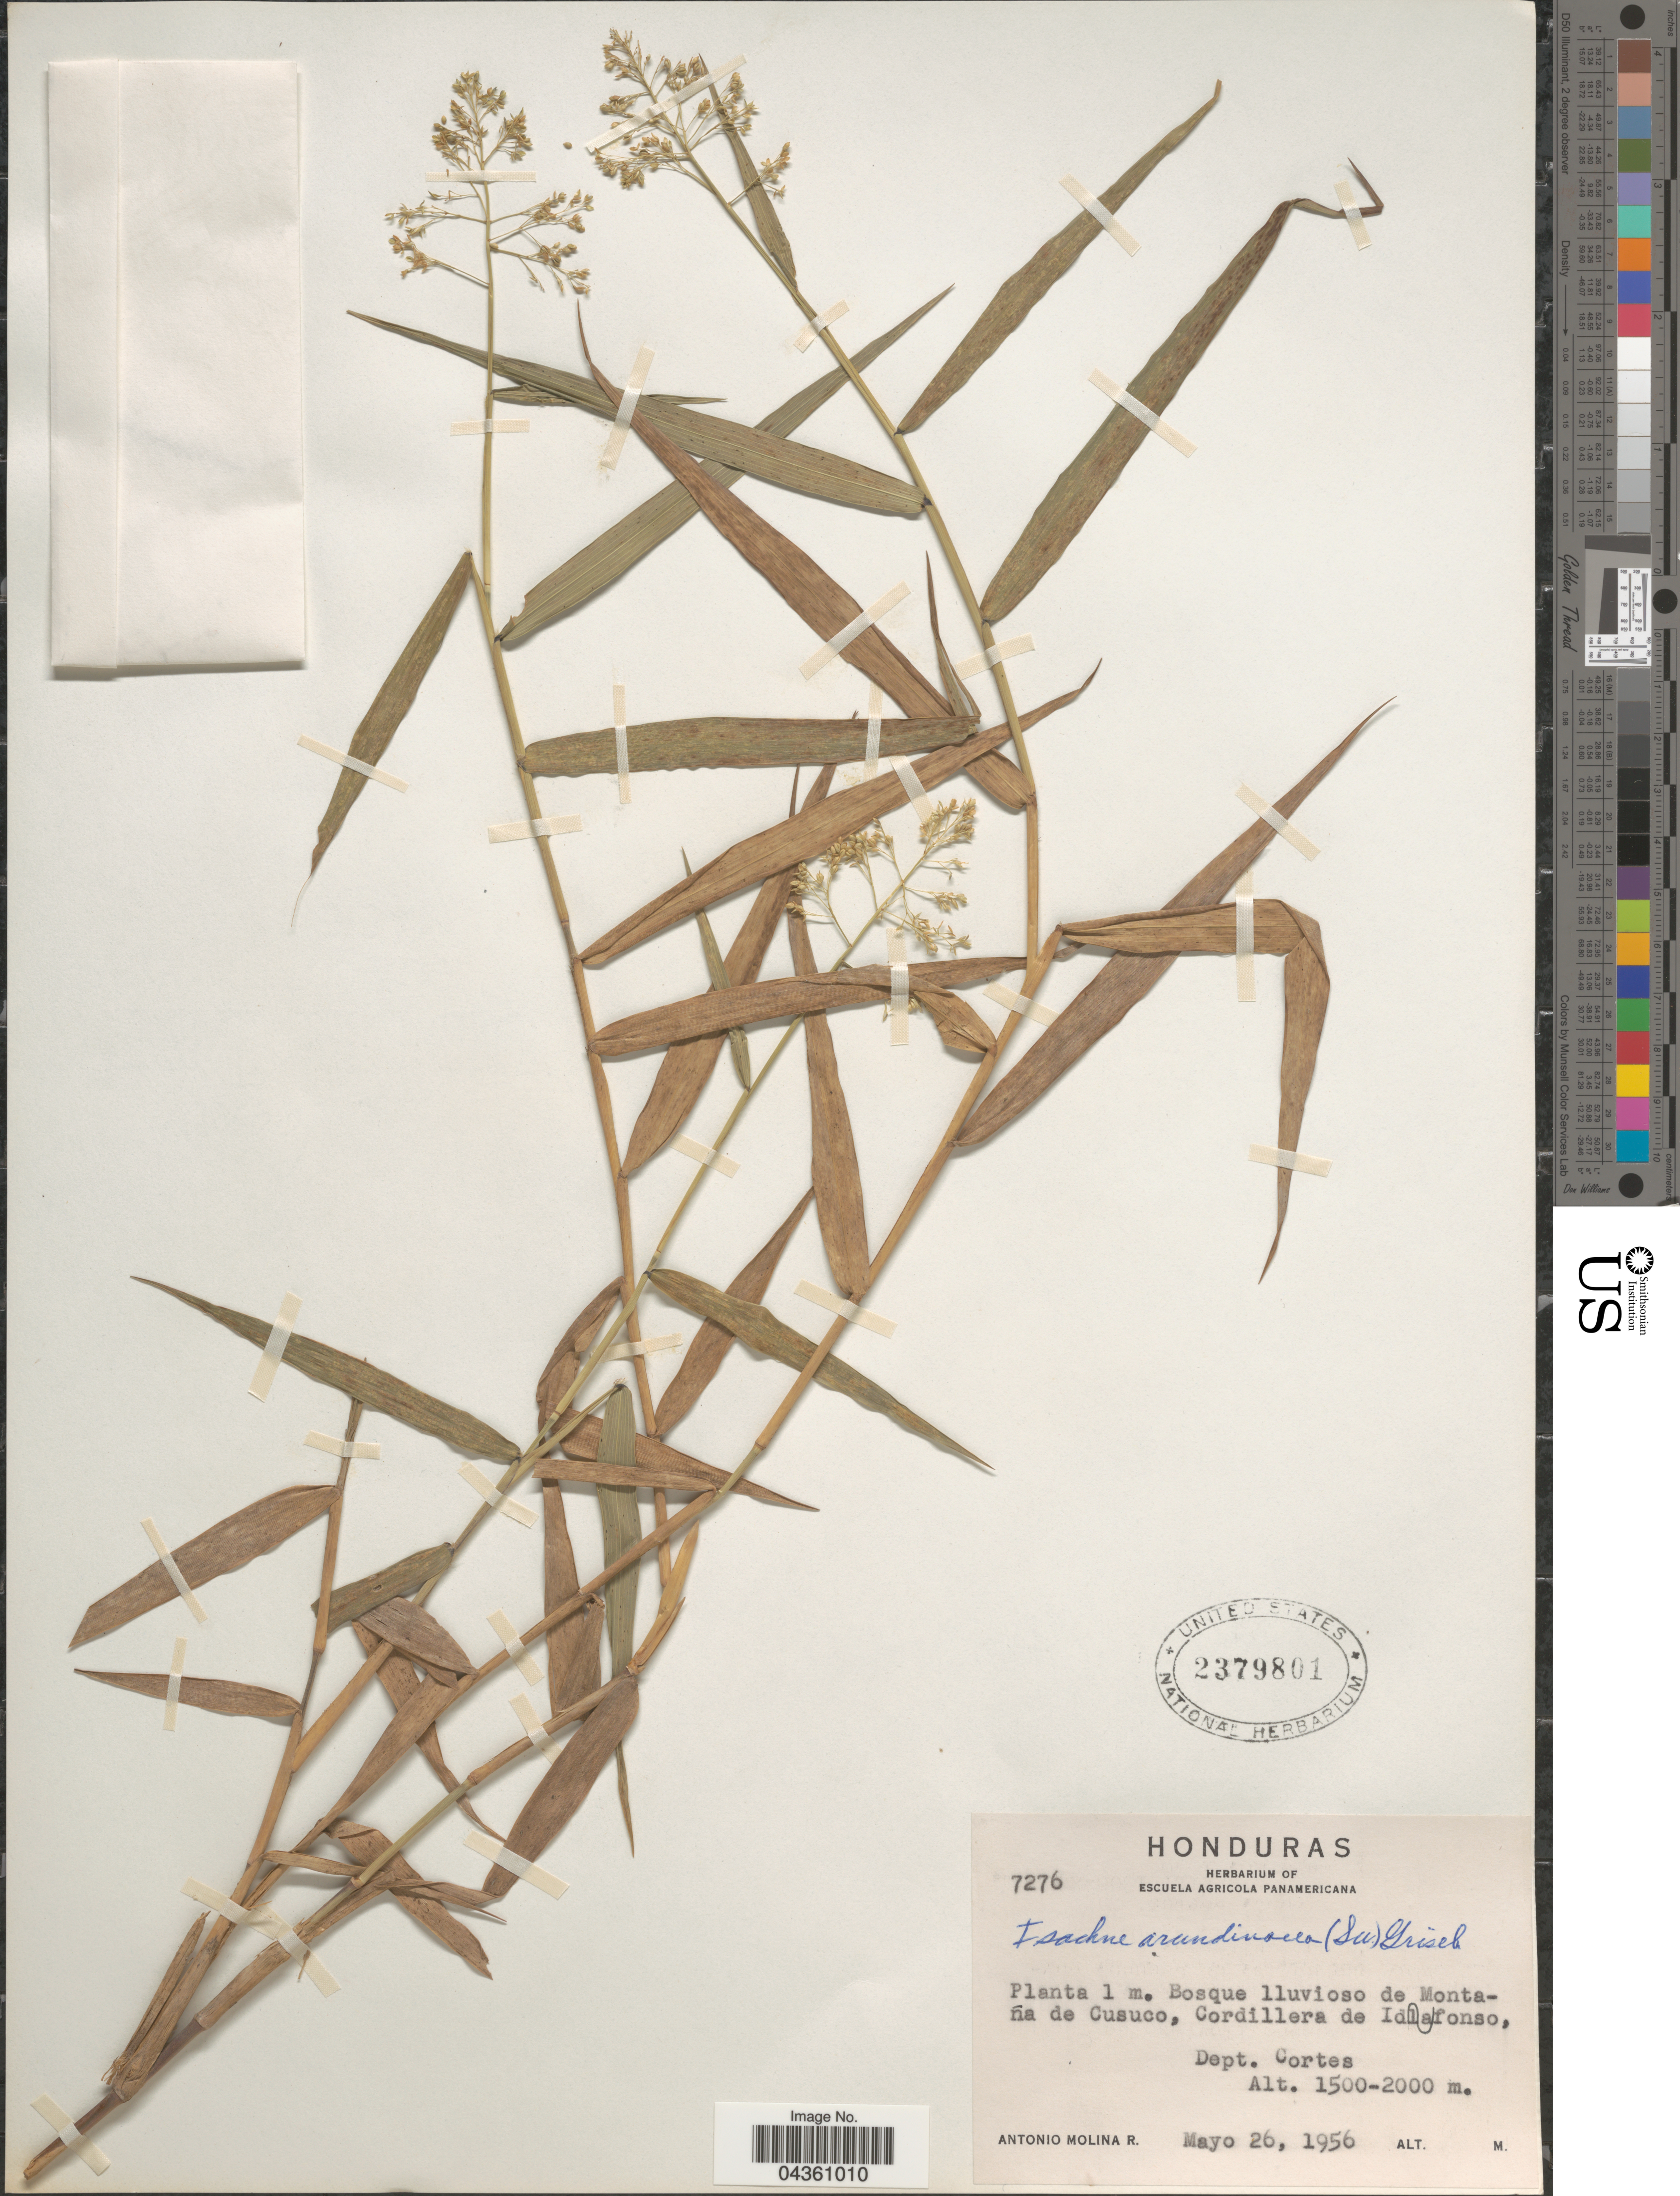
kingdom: Plantae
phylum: Tracheophyta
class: Liliopsida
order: Poales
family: Poaceae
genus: Isachne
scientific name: Isachne arundinacea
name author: (Sw.) Griseb.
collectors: A. Molina R.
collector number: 7276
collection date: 1956-05-26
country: Honduras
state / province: Cortes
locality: Bosque lluvioso de Montaña de Cusuco, Cordillera de Idalfonso, Dept. Cortes.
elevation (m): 1500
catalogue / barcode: US 2379801